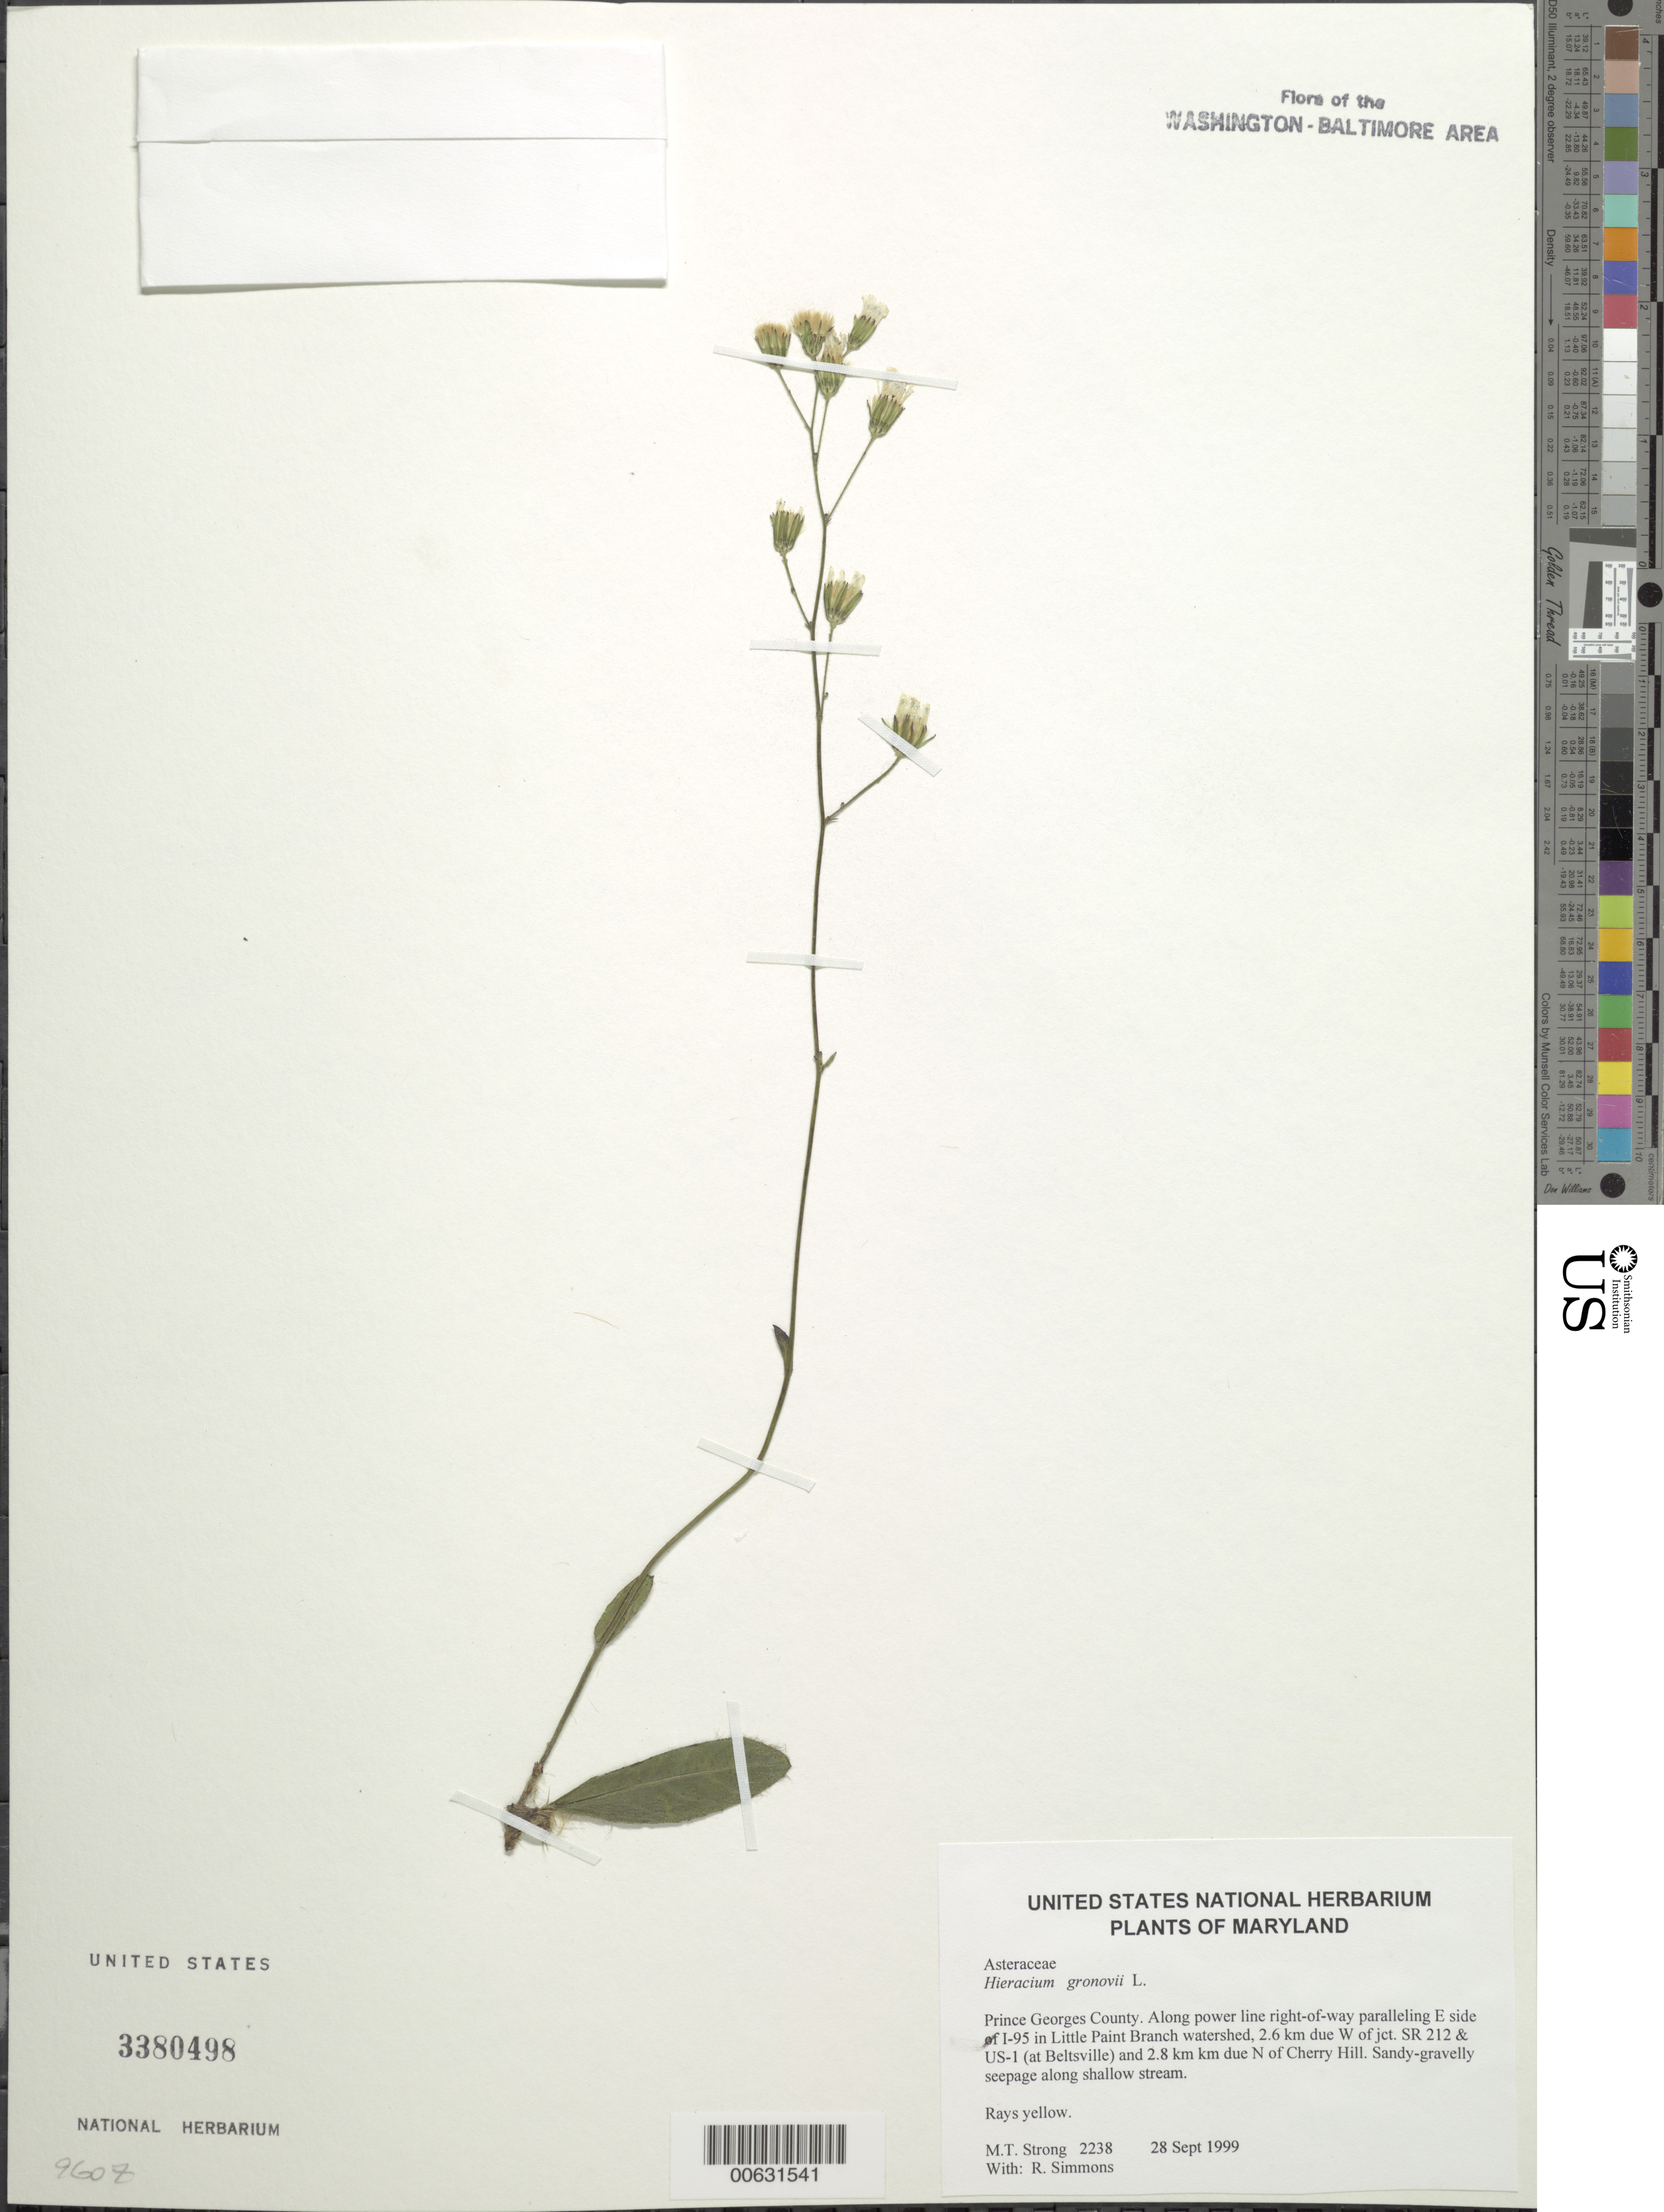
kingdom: Plantae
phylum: Tracheophyta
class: Magnoliopsida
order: Asterales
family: Asteraceae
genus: Hieracium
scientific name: Hieracium gronovii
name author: L.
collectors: M. T. Strong & R. Simmons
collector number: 2238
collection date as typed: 28 Sep 1999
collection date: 1999-09-28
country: United States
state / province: Maryland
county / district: Prince George's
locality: Along power line right-of-way paralleling E side of I-95 in Little Paint Branch watershed, 2.6 km due W of jct. SR 212 & US-1 (at Beltsville) and 2.8 km km due N of Cherry Hill.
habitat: Sandy-gravelly seepage along shallow stream.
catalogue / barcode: US 3380498